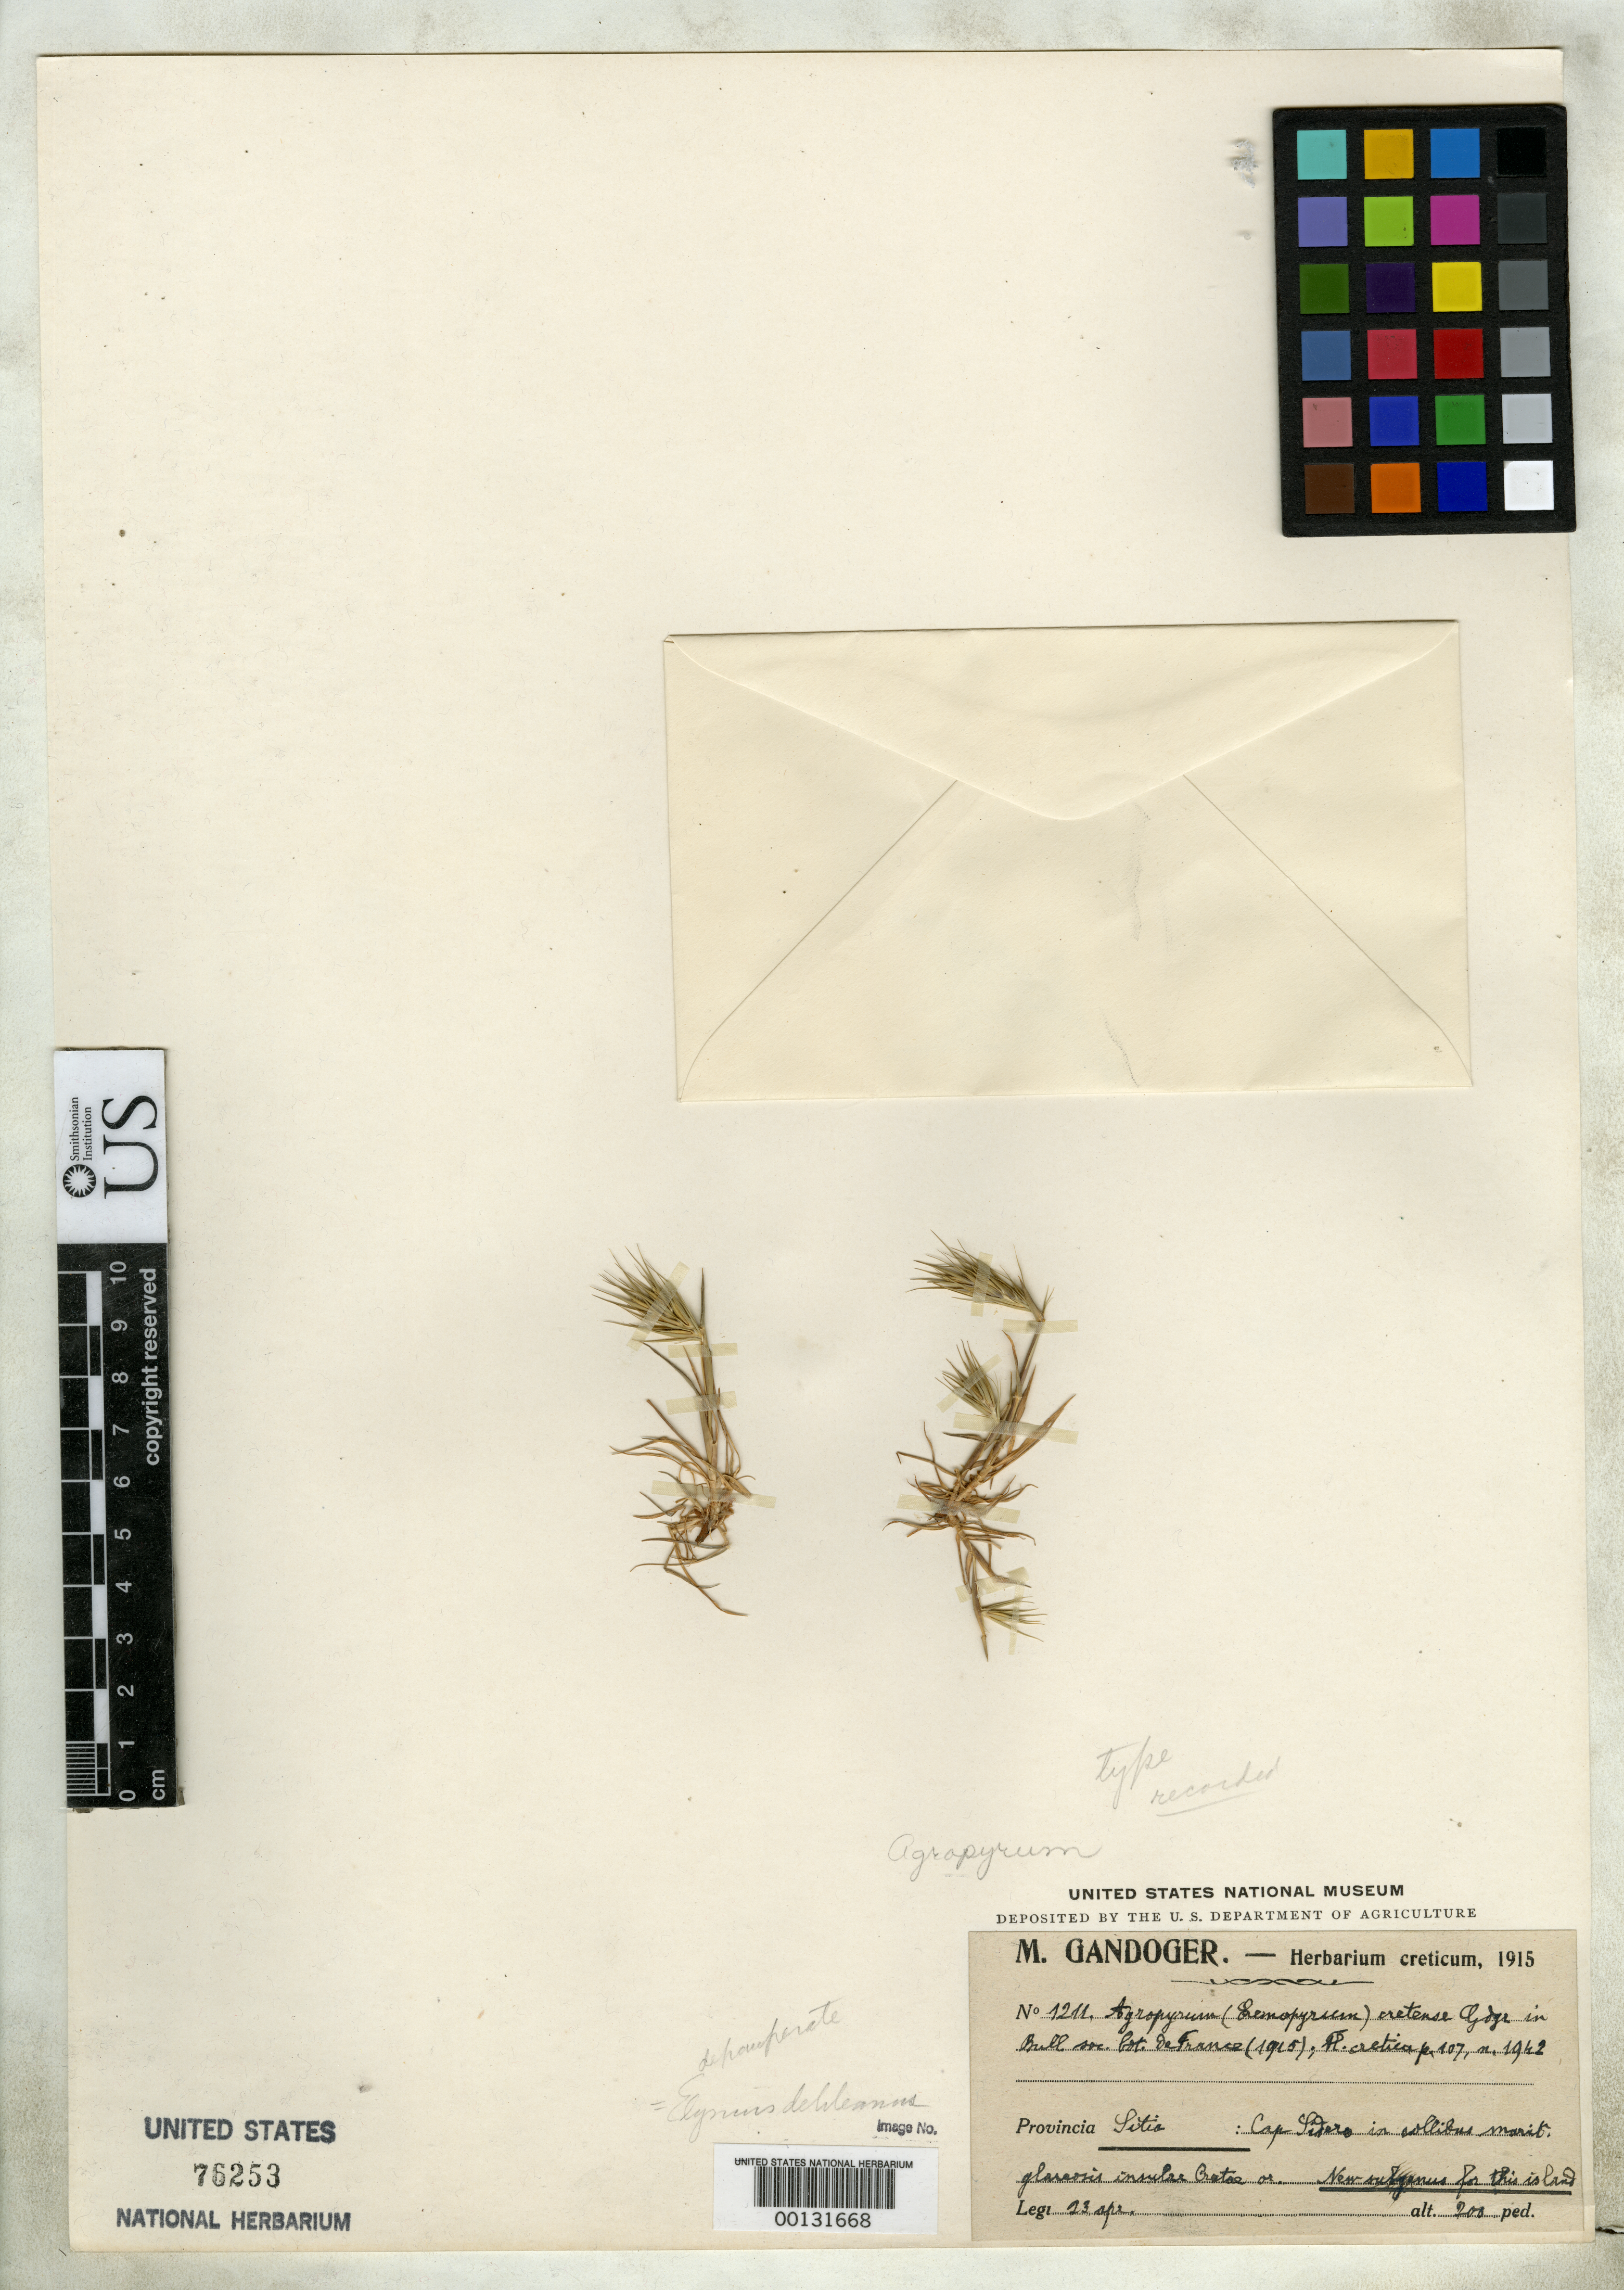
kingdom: Plantae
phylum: Tracheophyta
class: Liliopsida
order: Poales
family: Poaceae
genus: Agropyron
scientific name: Agropyron cretense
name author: Coustourier & Gand. in Gand.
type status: Isosyntype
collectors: M. Gandoger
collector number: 1211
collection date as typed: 23 Apr 1915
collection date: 1915-04-23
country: Greece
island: Crete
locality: Provincia Sitia: Cap Sidero in collibus marit. glueosis insulare Crete or. [Protologue: "prov. Sitia, inter Eremopolis et Cap Sidero"]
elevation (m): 61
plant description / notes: As "Agropyrum". Cited (although n.v.) 1993 by Fredericksen in Nordic J. Bot. 13: 484. Label & protologue cite "Bull. Soc. Bot. de France (1915)" but name not found there.; Collection date & elevation vary on collections with this number.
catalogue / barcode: US 76253